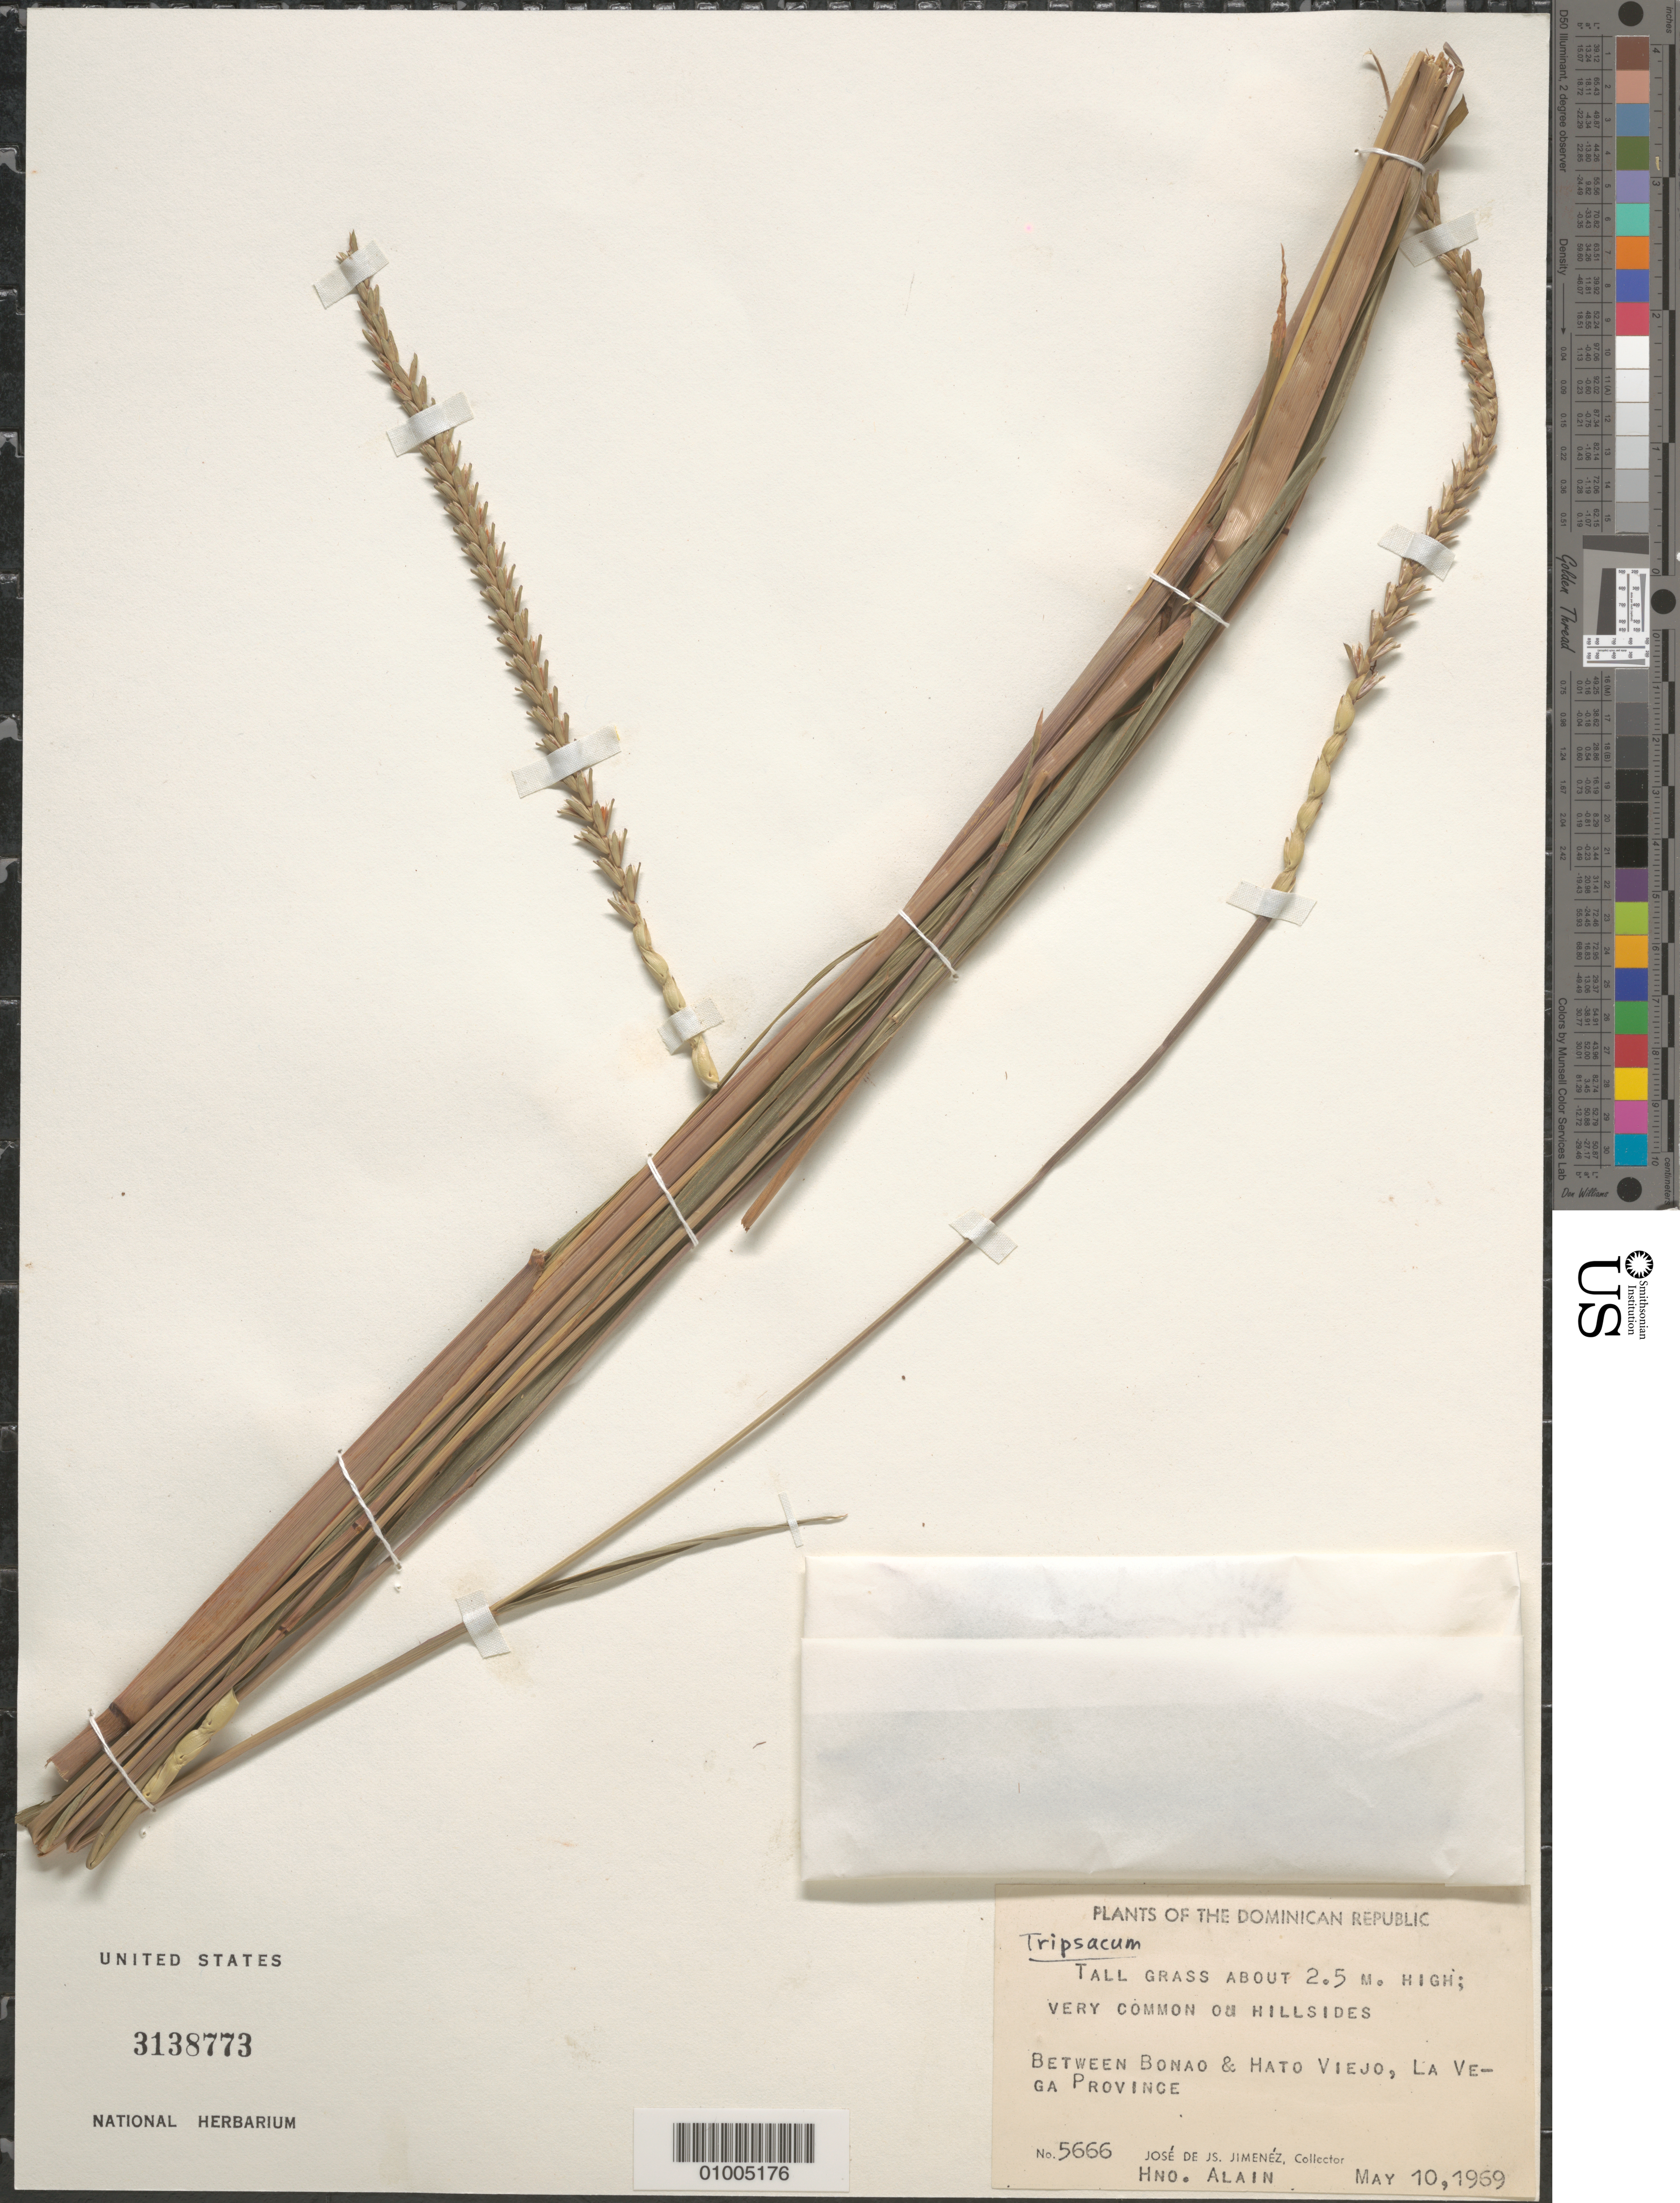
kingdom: Plantae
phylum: Tracheophyta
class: Liliopsida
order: Poales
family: Poaceae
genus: Tripsacum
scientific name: Tripsacum laxum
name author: Nash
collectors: J. J. Jiménez Almonte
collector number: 5666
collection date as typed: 10 May 1969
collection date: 1969-05-10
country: Dominican Republic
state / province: La Vega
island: Hispaniola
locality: Between Bonao and Hato Viejo, La vega Province. Very common on hillsides.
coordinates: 0 N, 0 E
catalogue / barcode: US 3138773